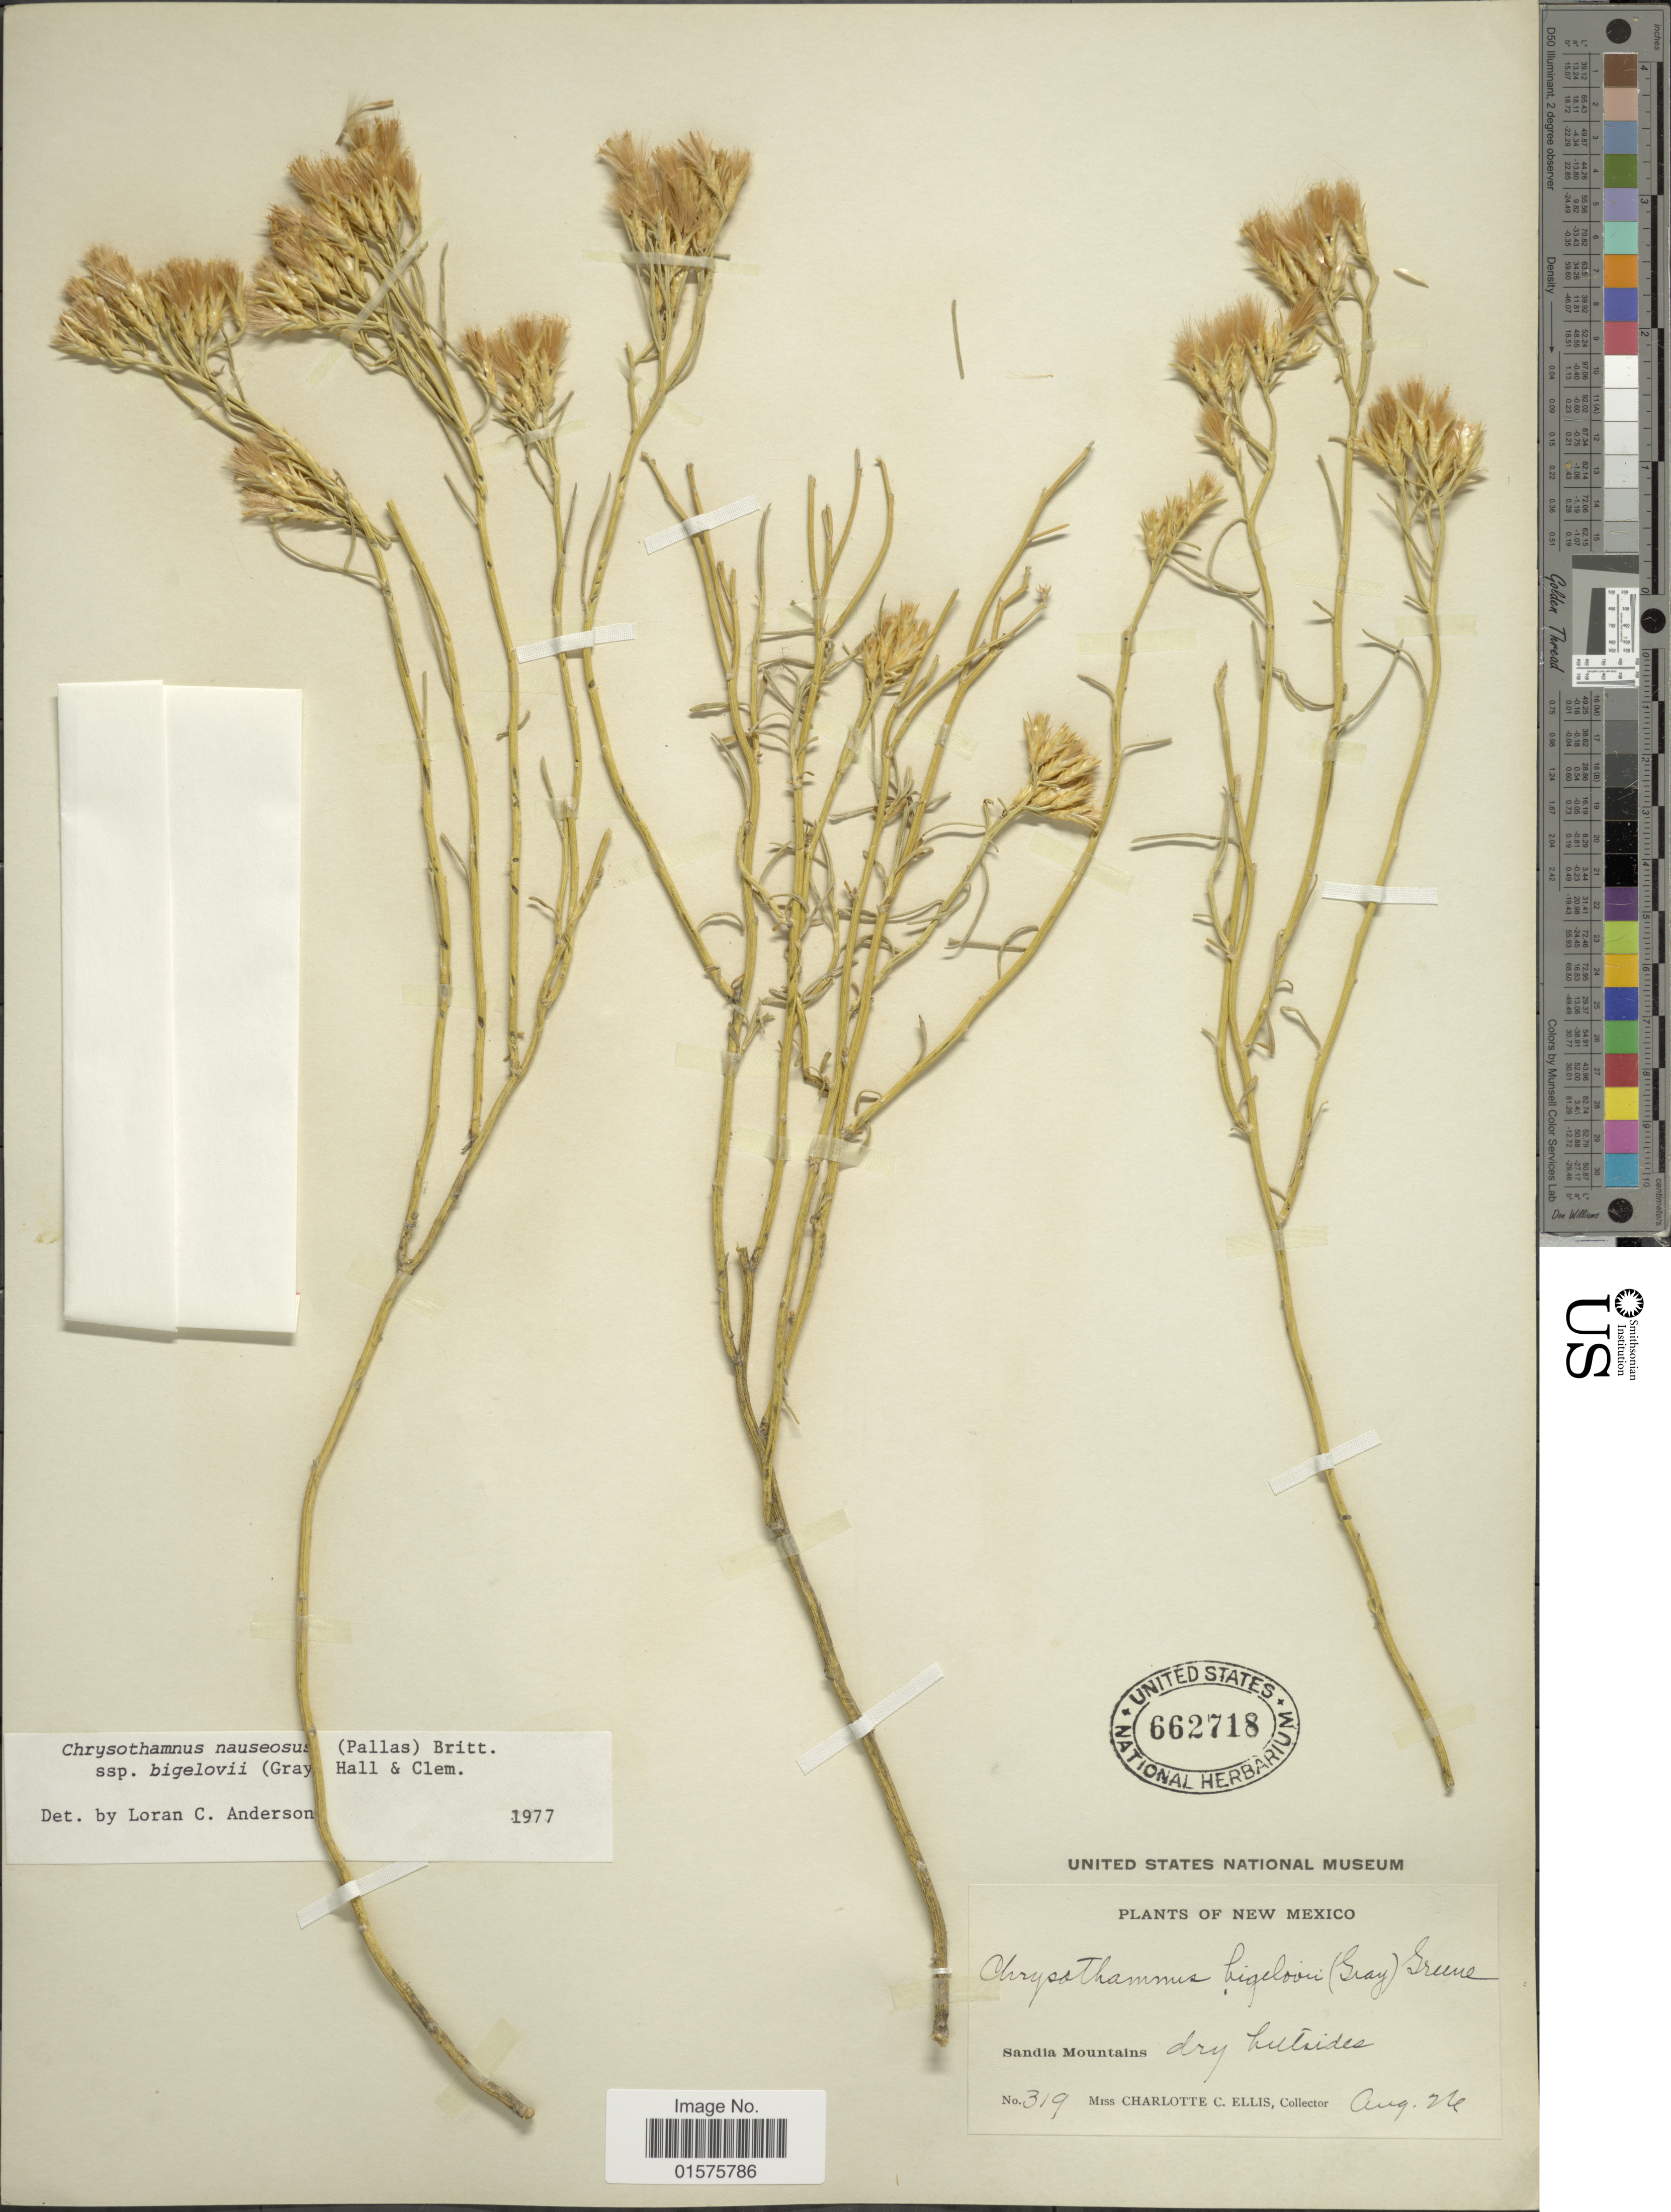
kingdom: Plantae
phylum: Tracheophyta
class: Magnoliopsida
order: Asterales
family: Asteraceae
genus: Ericameria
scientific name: Ericameria nauseosa var. bigelovii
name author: (A. Gray) G.L. Nesom & G.I. Baird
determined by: Urbatsch, Lowell E., Curator (LSU), Louisiana State University (UNITED STATES)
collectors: C. C. Ellis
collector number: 319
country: United States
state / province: New Mexico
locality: Sandia Mountains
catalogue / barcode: US 662718